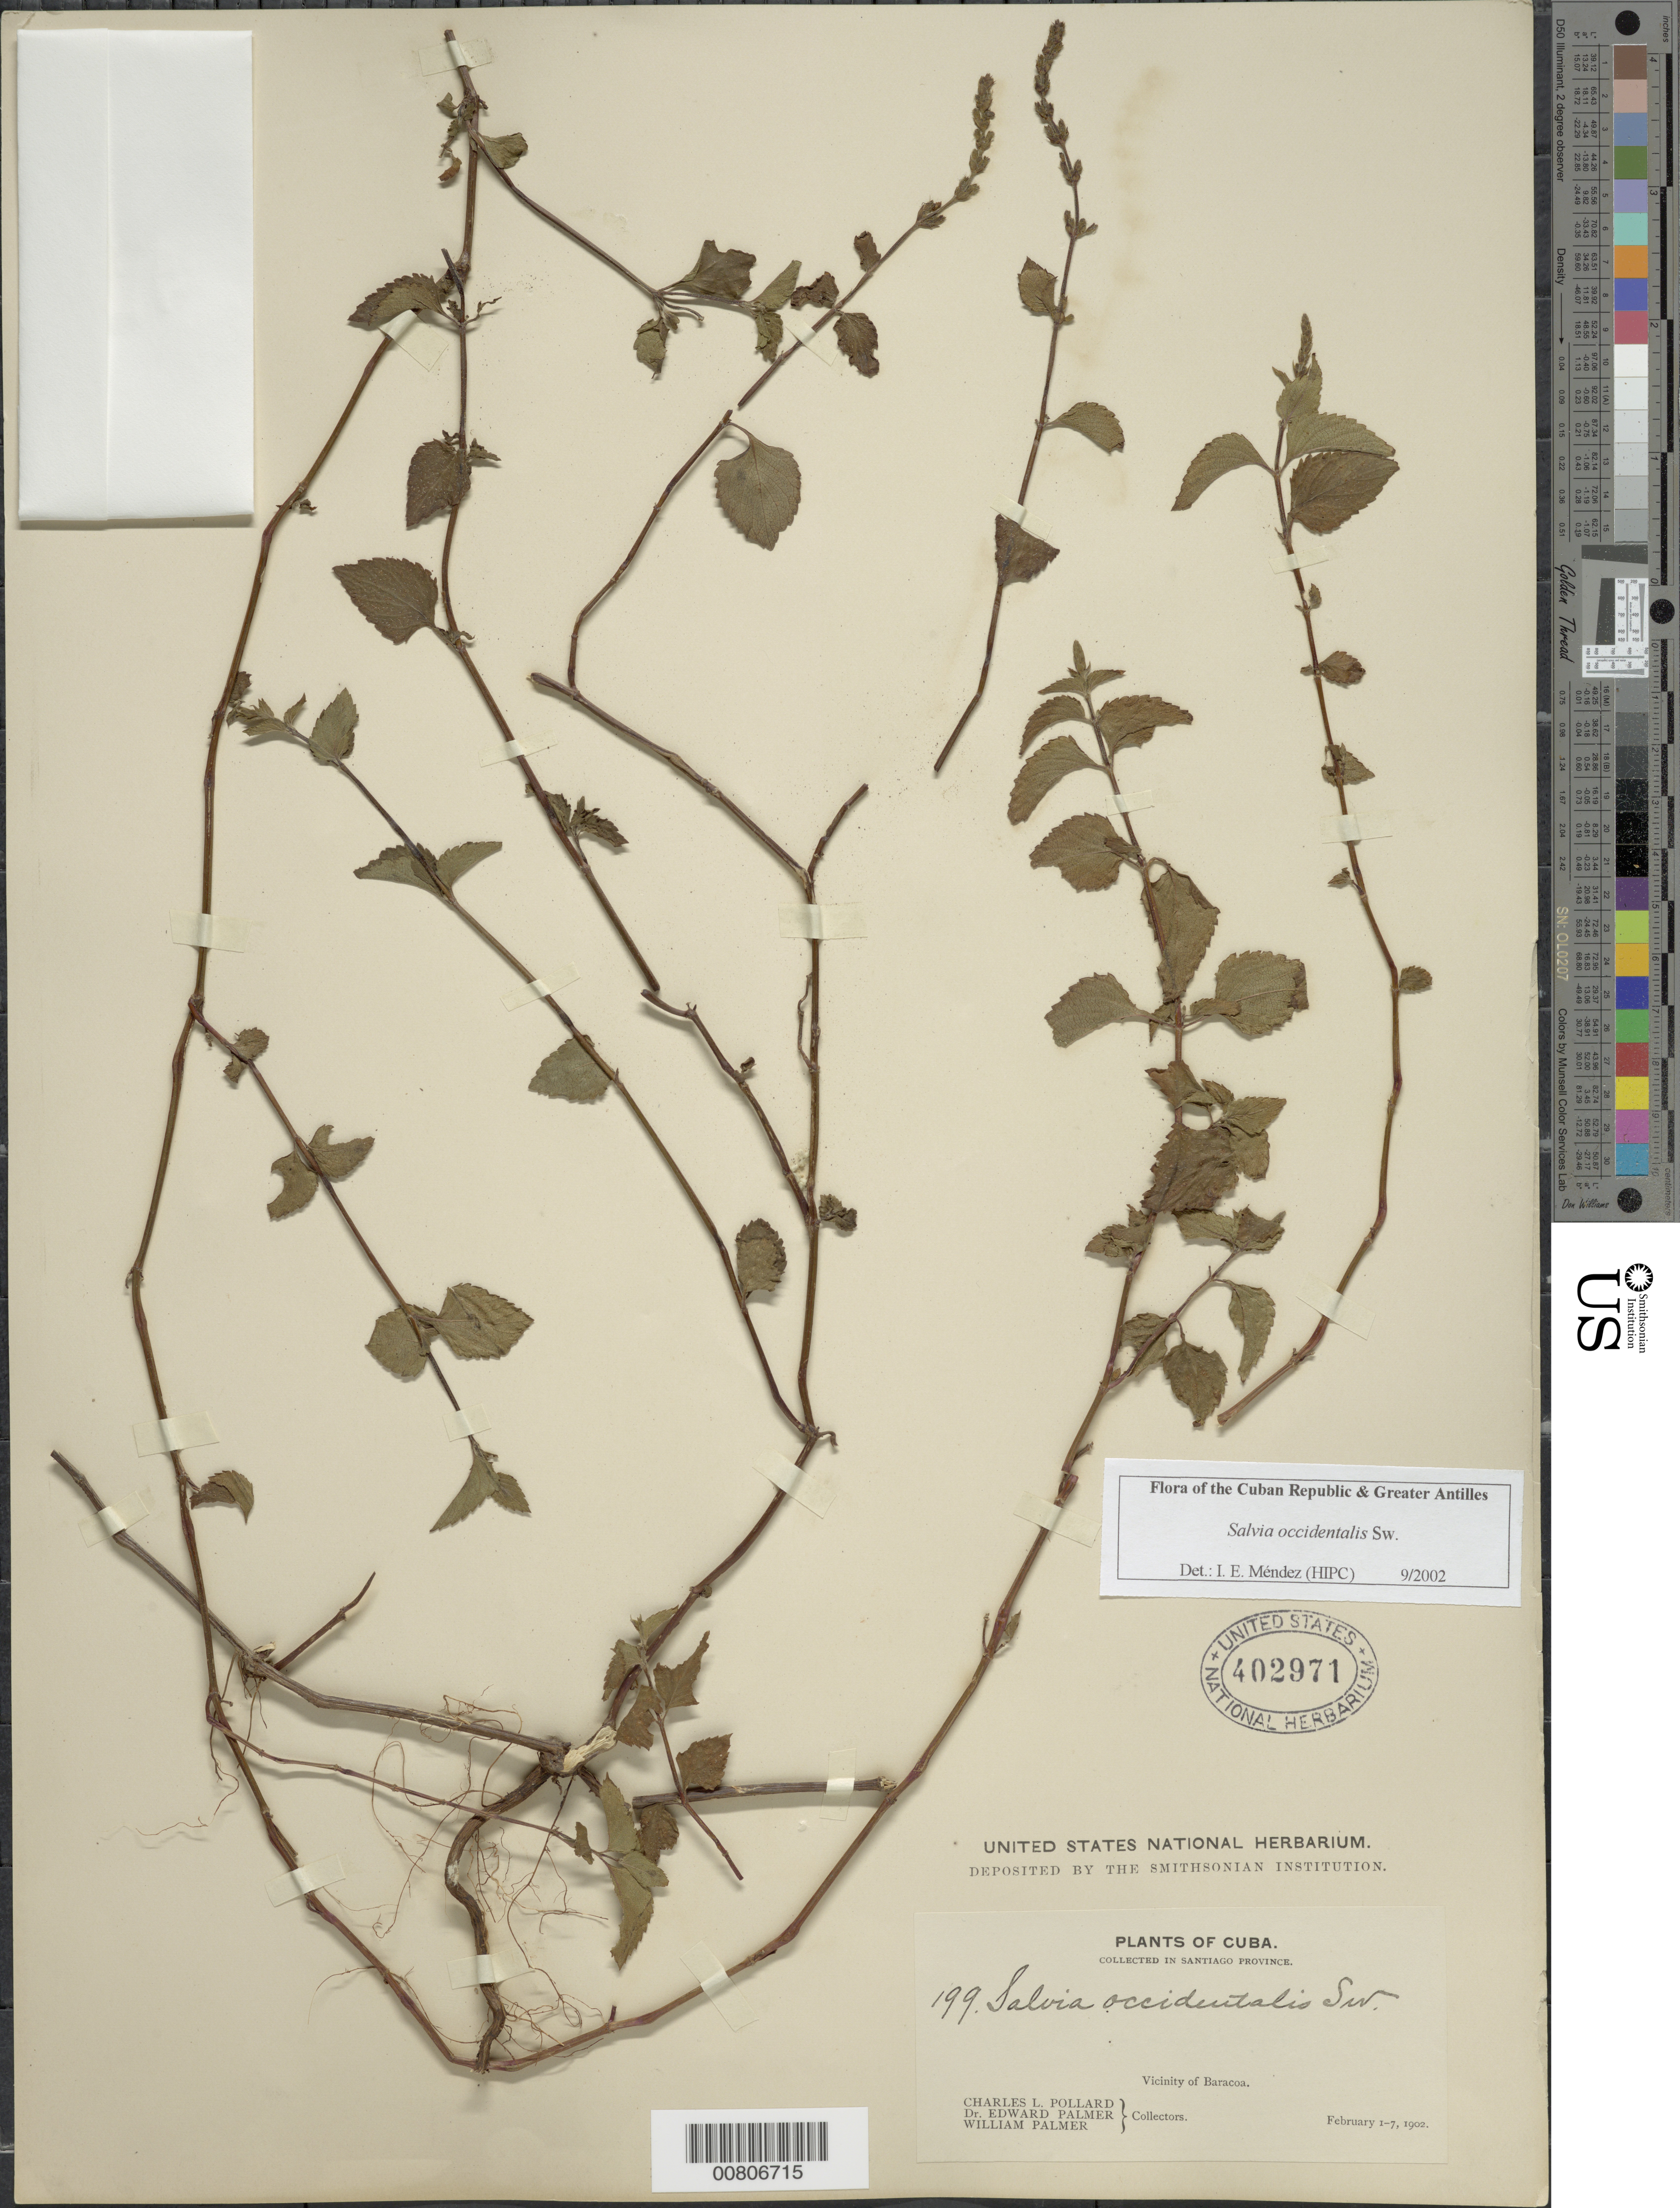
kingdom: Plantae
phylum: Tracheophyta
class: Magnoliopsida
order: Lamiales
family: Lamiaceae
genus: Salvia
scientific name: Salvia occidentalis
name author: Sw.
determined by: Méndez, Isidro E., (HIPC)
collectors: C. L. Pollard, E. Palmer & W. Palmer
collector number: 199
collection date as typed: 01 Feb 1902 to 07 Feb 1902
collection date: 1902-02-01/1902-02-07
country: Cuba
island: Cuba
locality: Santiago Prov , Baracoa vicinity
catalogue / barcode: US 402971